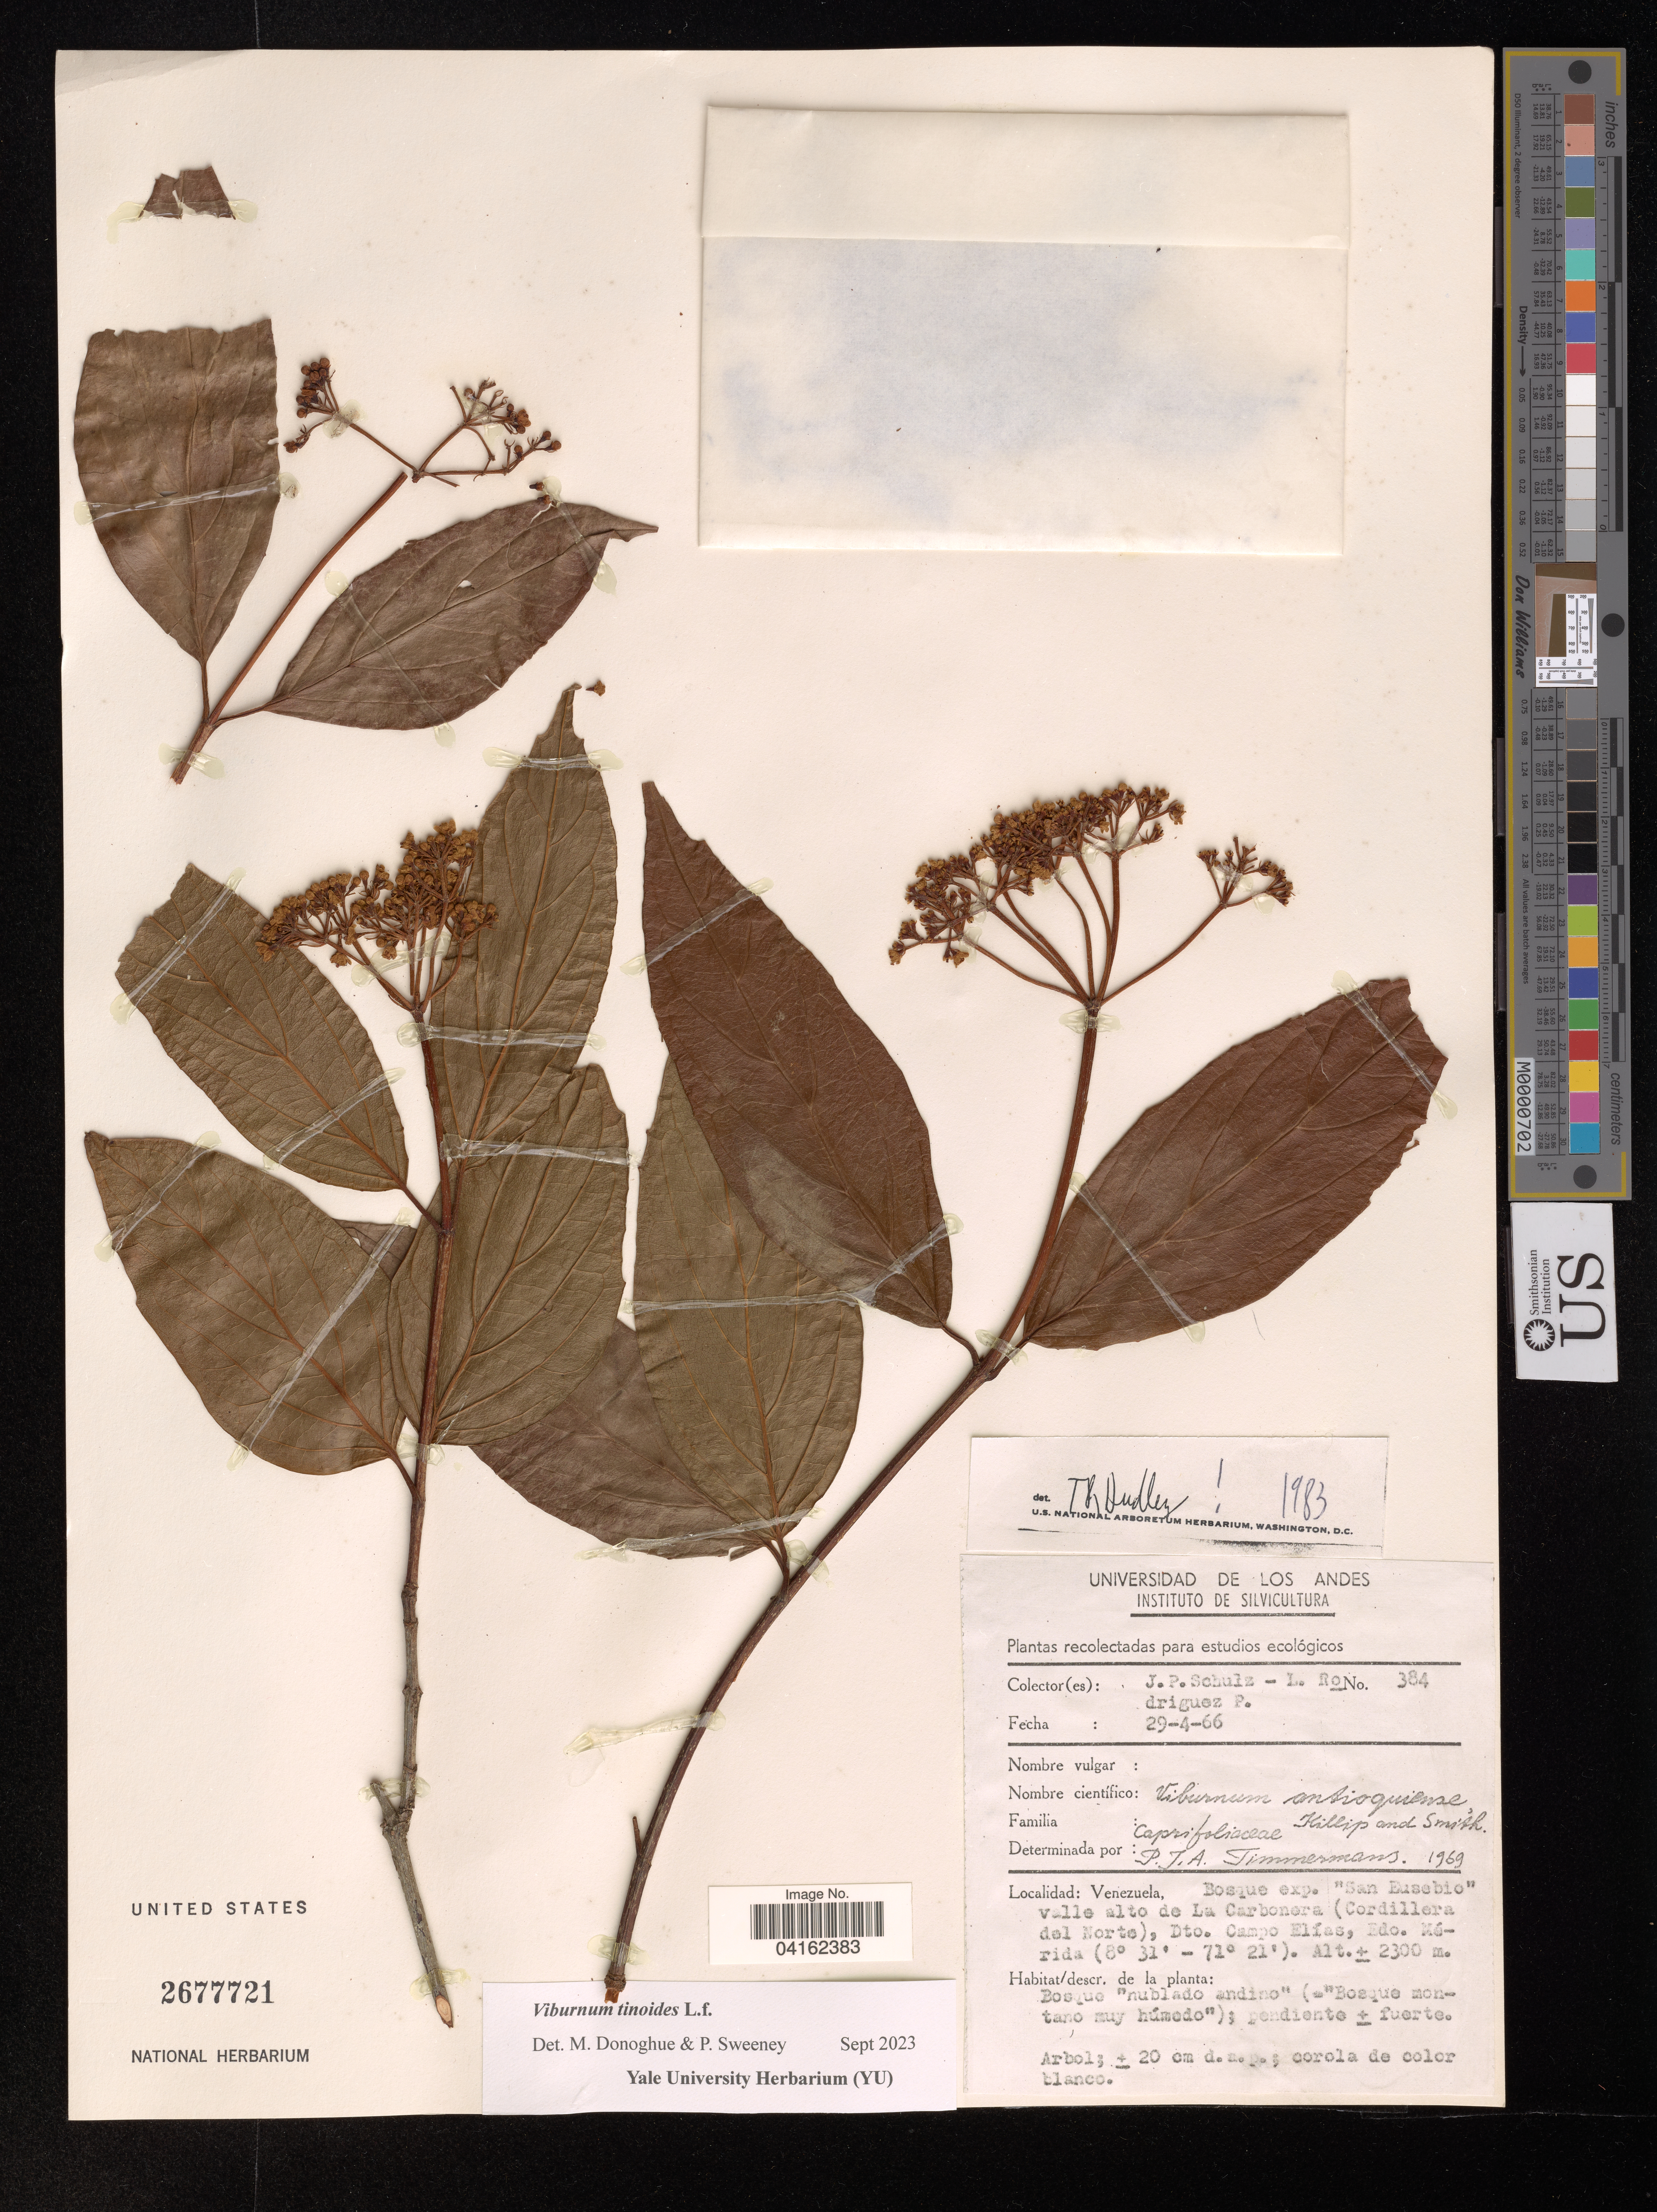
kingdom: Plantae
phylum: Tracheophyta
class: Magnoliopsida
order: Dipsacales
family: Viburnaceae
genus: Viburnum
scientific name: Viburnum antioquiense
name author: Killip & A.C. Sm.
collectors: J. P. Schulz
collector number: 384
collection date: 1966-04-29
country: Venezuela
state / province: Merida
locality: Bosque exp. "San Eusebio" valle alto de La Carbonera (Cordillera del Norte), Dto. Campo Elías.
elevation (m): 2300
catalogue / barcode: US 2677721